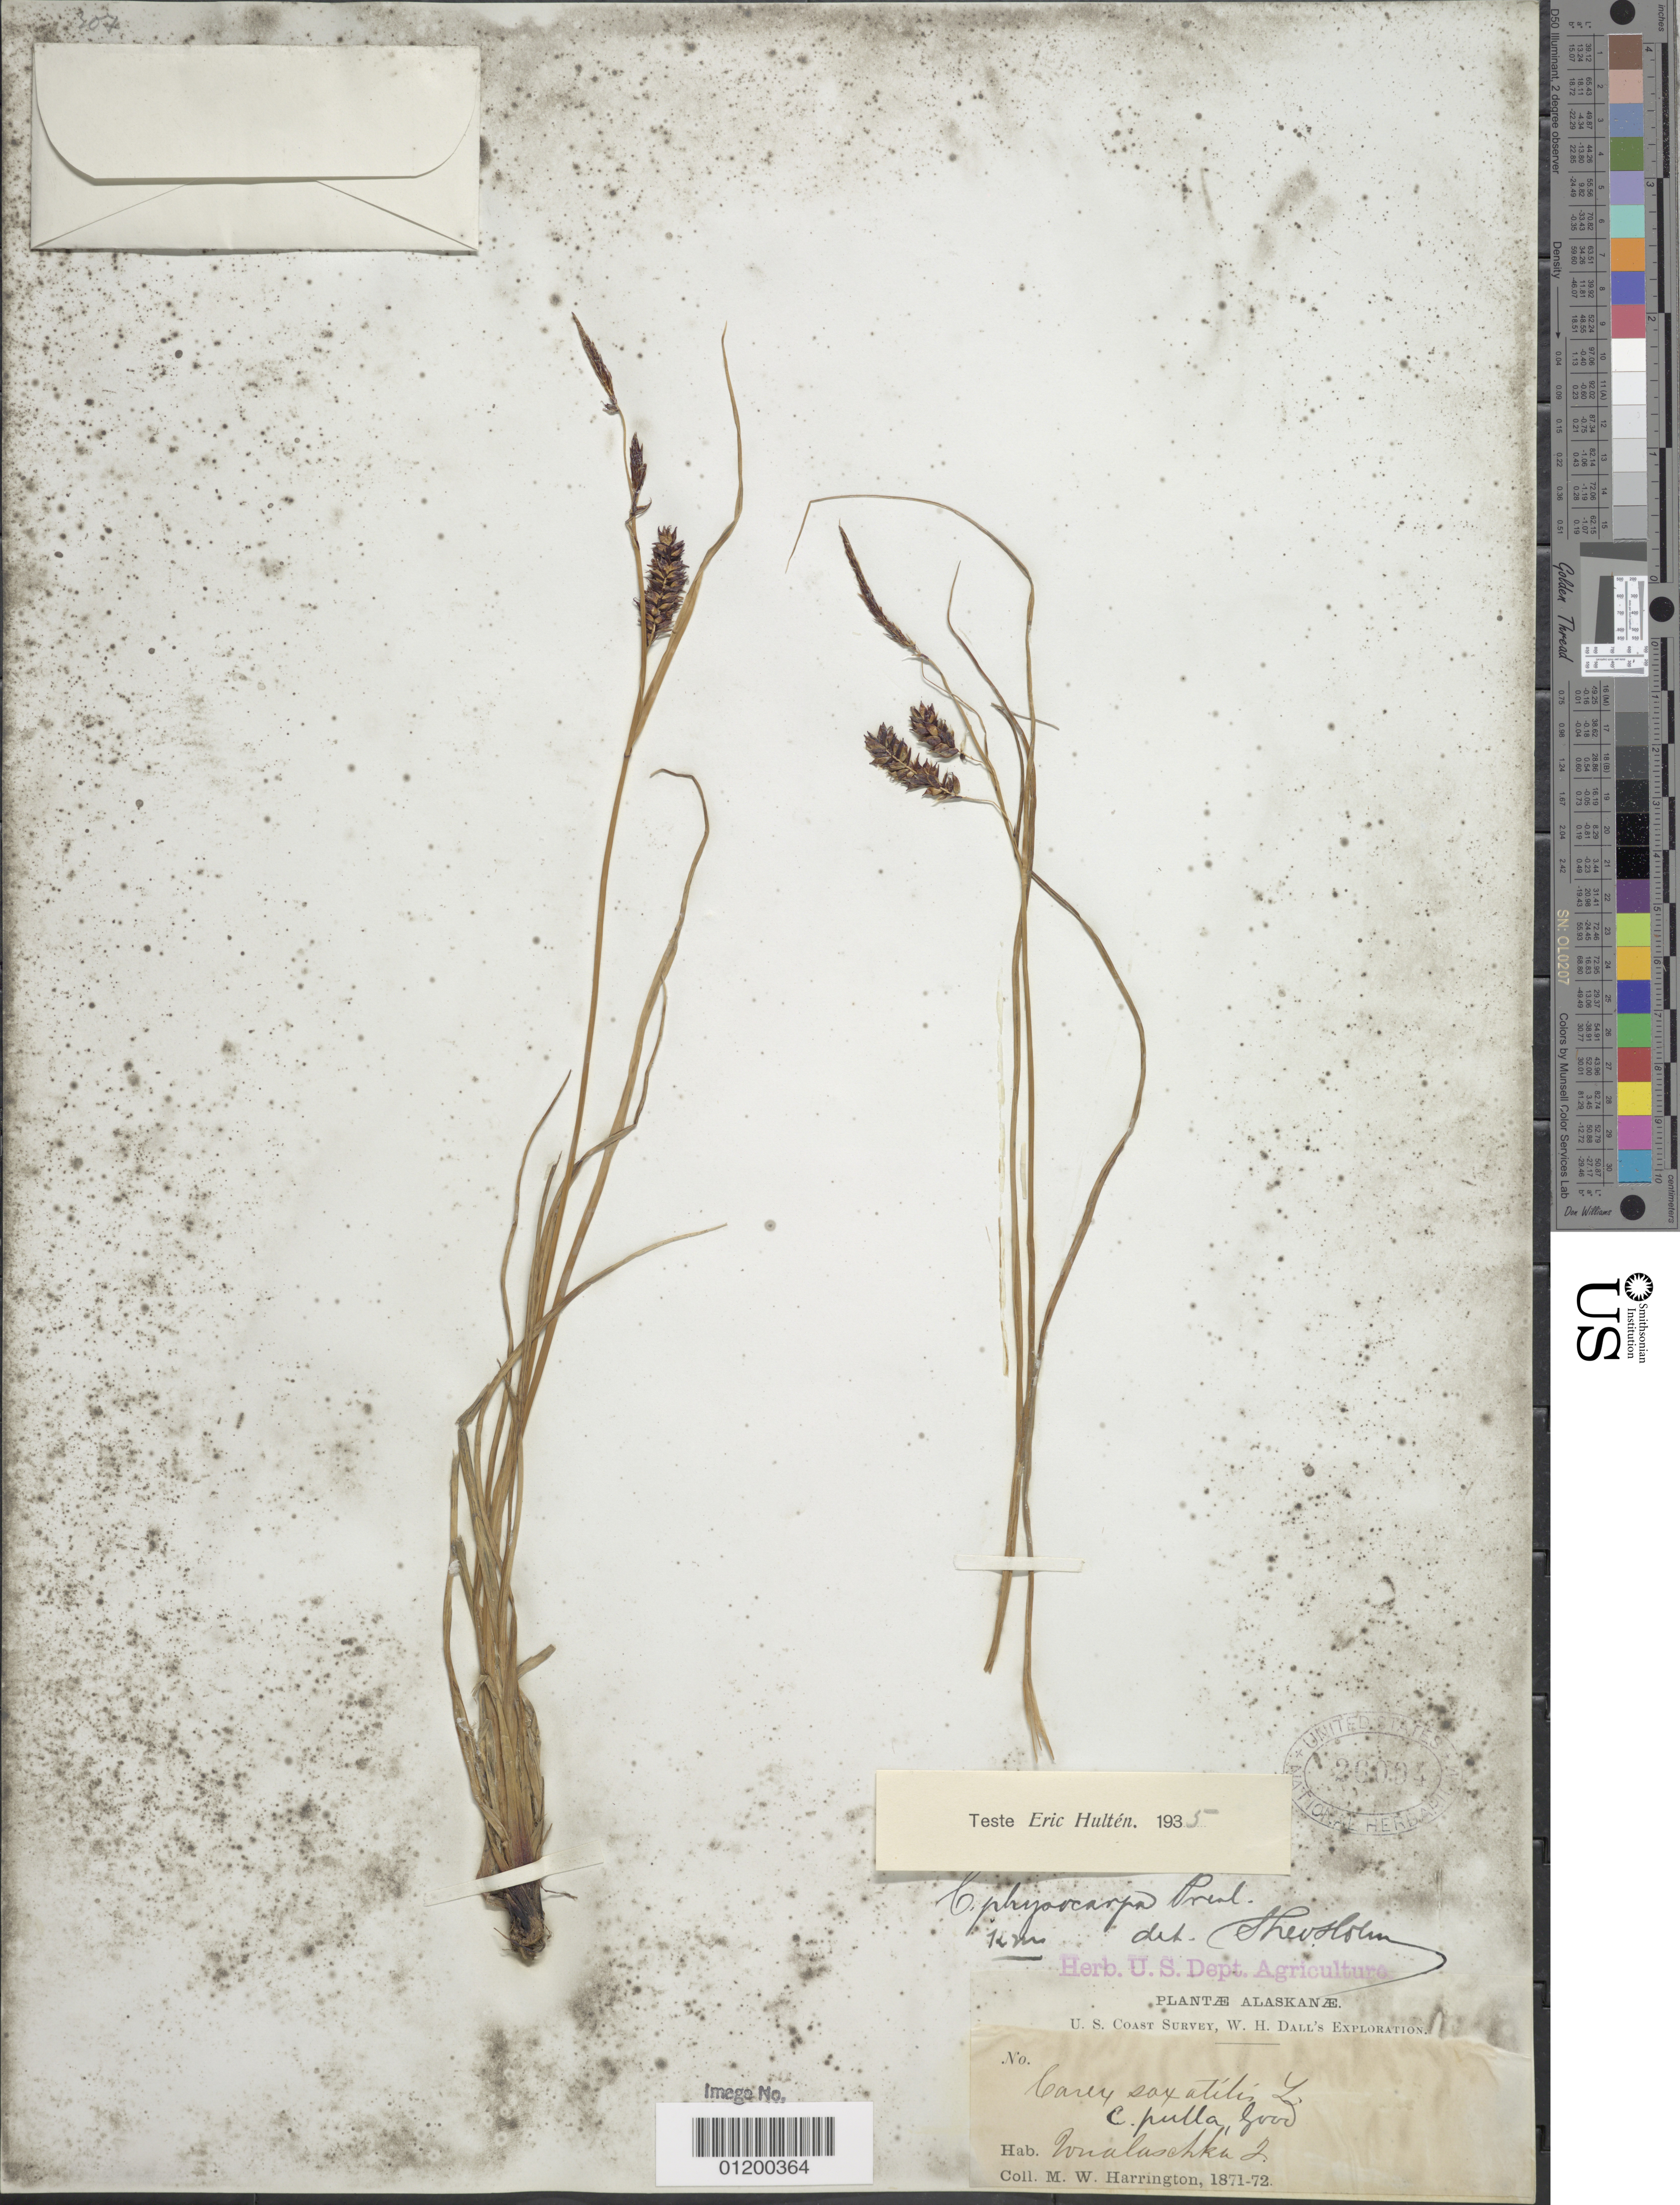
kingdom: Plantae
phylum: Tracheophyta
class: Liliopsida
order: Poales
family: Cyperaceae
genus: Carex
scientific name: Carex saxatilis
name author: L.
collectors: M. W. Harrington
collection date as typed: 1871 to -- --- 1872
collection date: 1871/1872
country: United States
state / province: Alaska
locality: Unalaska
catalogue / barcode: US 26094